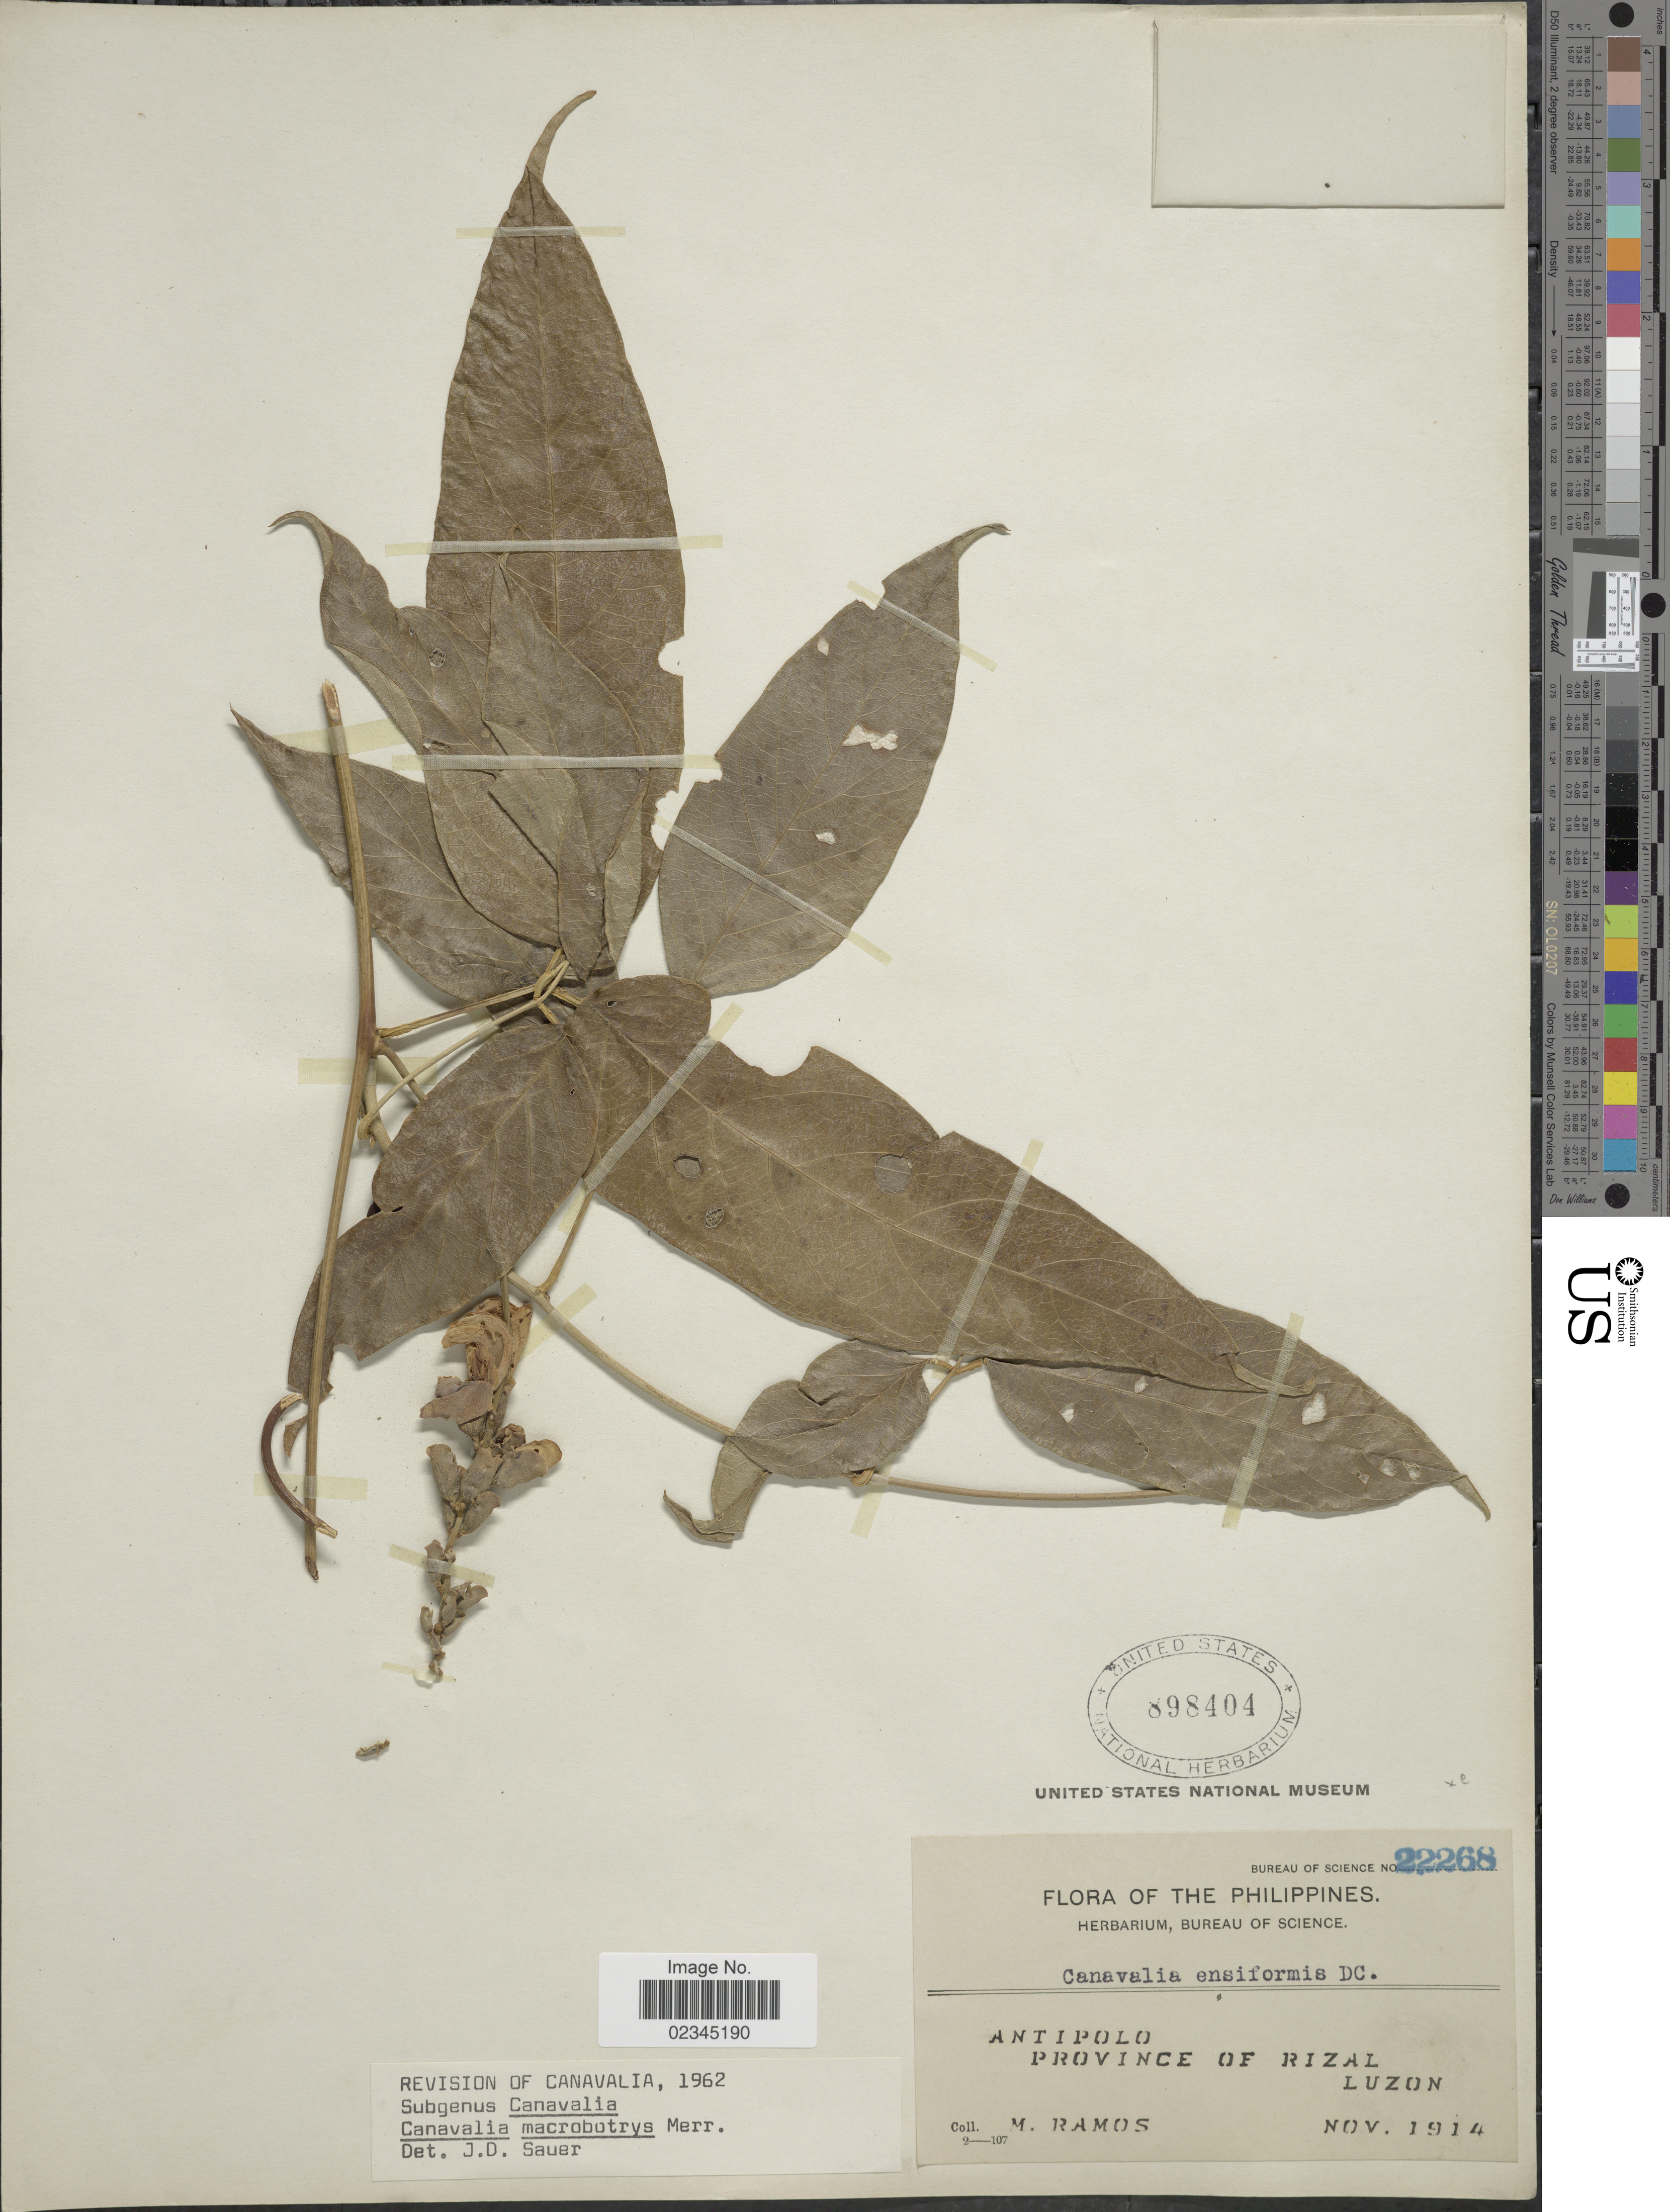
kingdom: Plantae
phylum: Tracheophyta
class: Magnoliopsida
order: Fabales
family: Fabaceae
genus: Canavalia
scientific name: Canavalia macrobotrys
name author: Merr.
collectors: M. Ramos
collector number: Bureau of Science 22268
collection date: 1914-11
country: Philippines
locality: Antipolo. Province of Rizal, Luzon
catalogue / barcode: US 898404